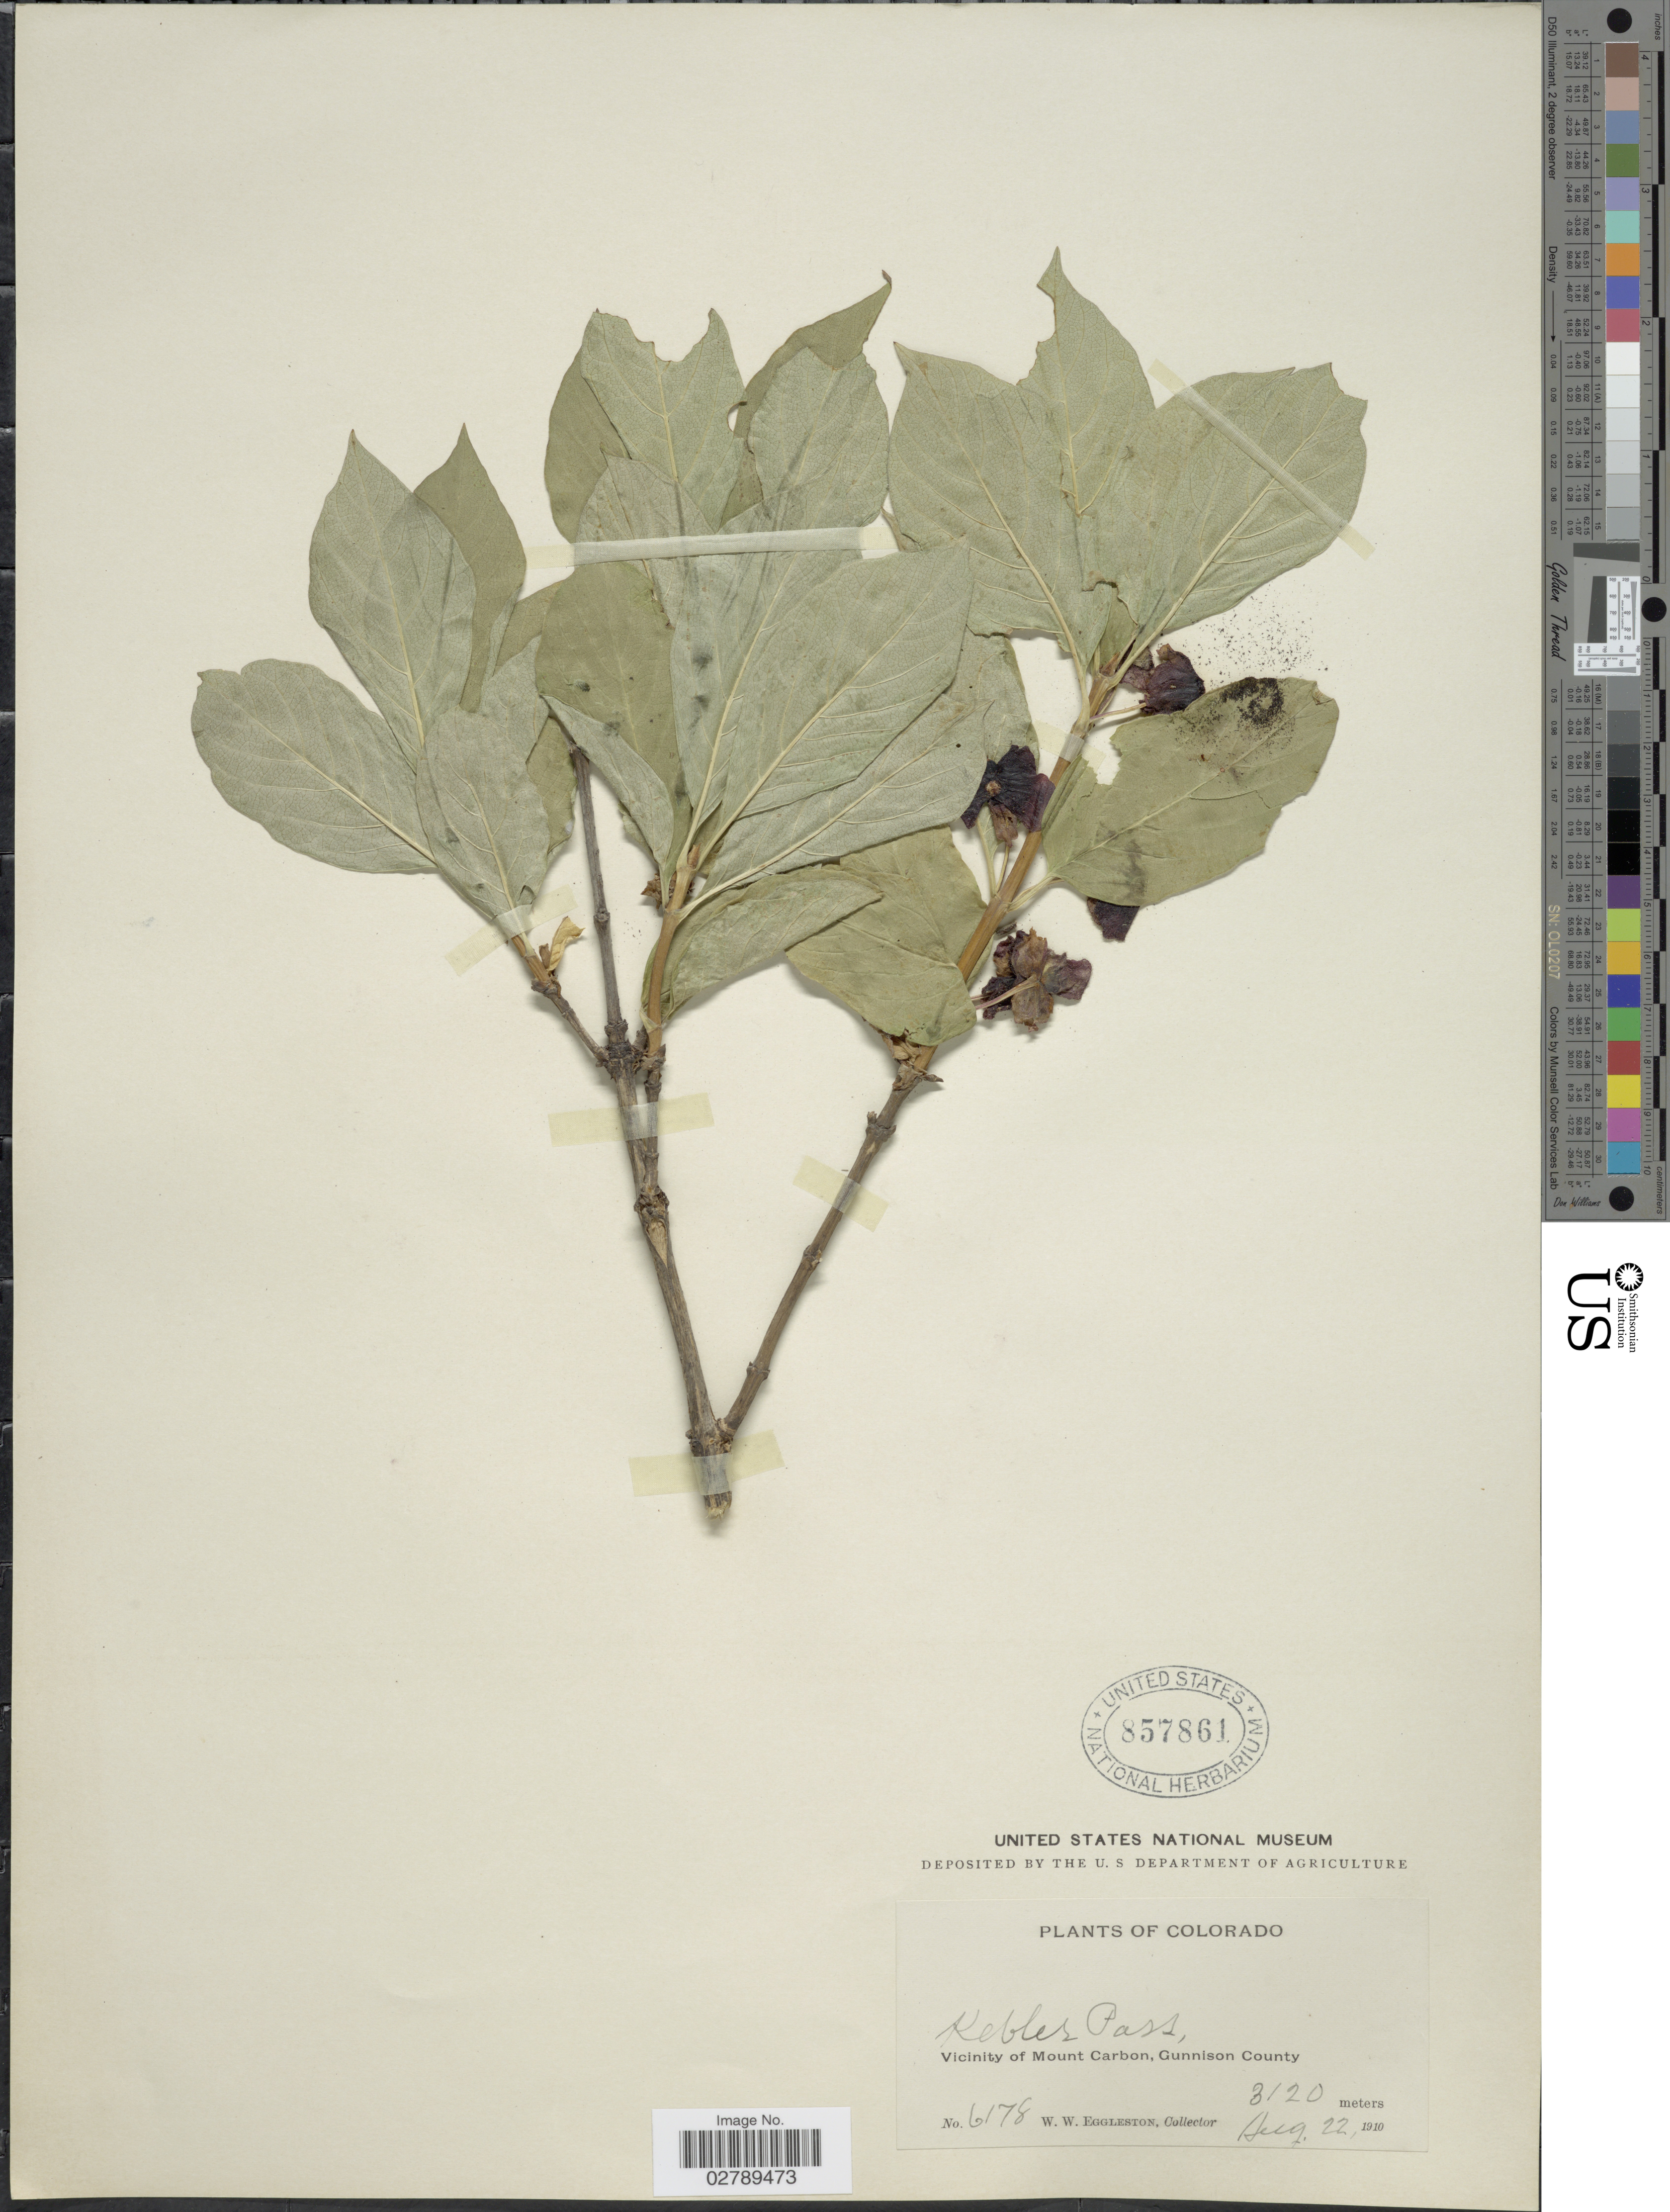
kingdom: Plantae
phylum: Tracheophyta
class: Magnoliopsida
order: Dipsacales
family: Caprifoliaceae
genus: Lonicera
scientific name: Lonicera involucrata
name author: (Richardson) Banks ex Spreng.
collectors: W. W. Eggleston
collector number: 6178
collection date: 1910-08-22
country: United States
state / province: Colorado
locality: Kebler Pass, Vicinity of Mount Carbon, Gunnison County.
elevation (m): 3120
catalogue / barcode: US 857861